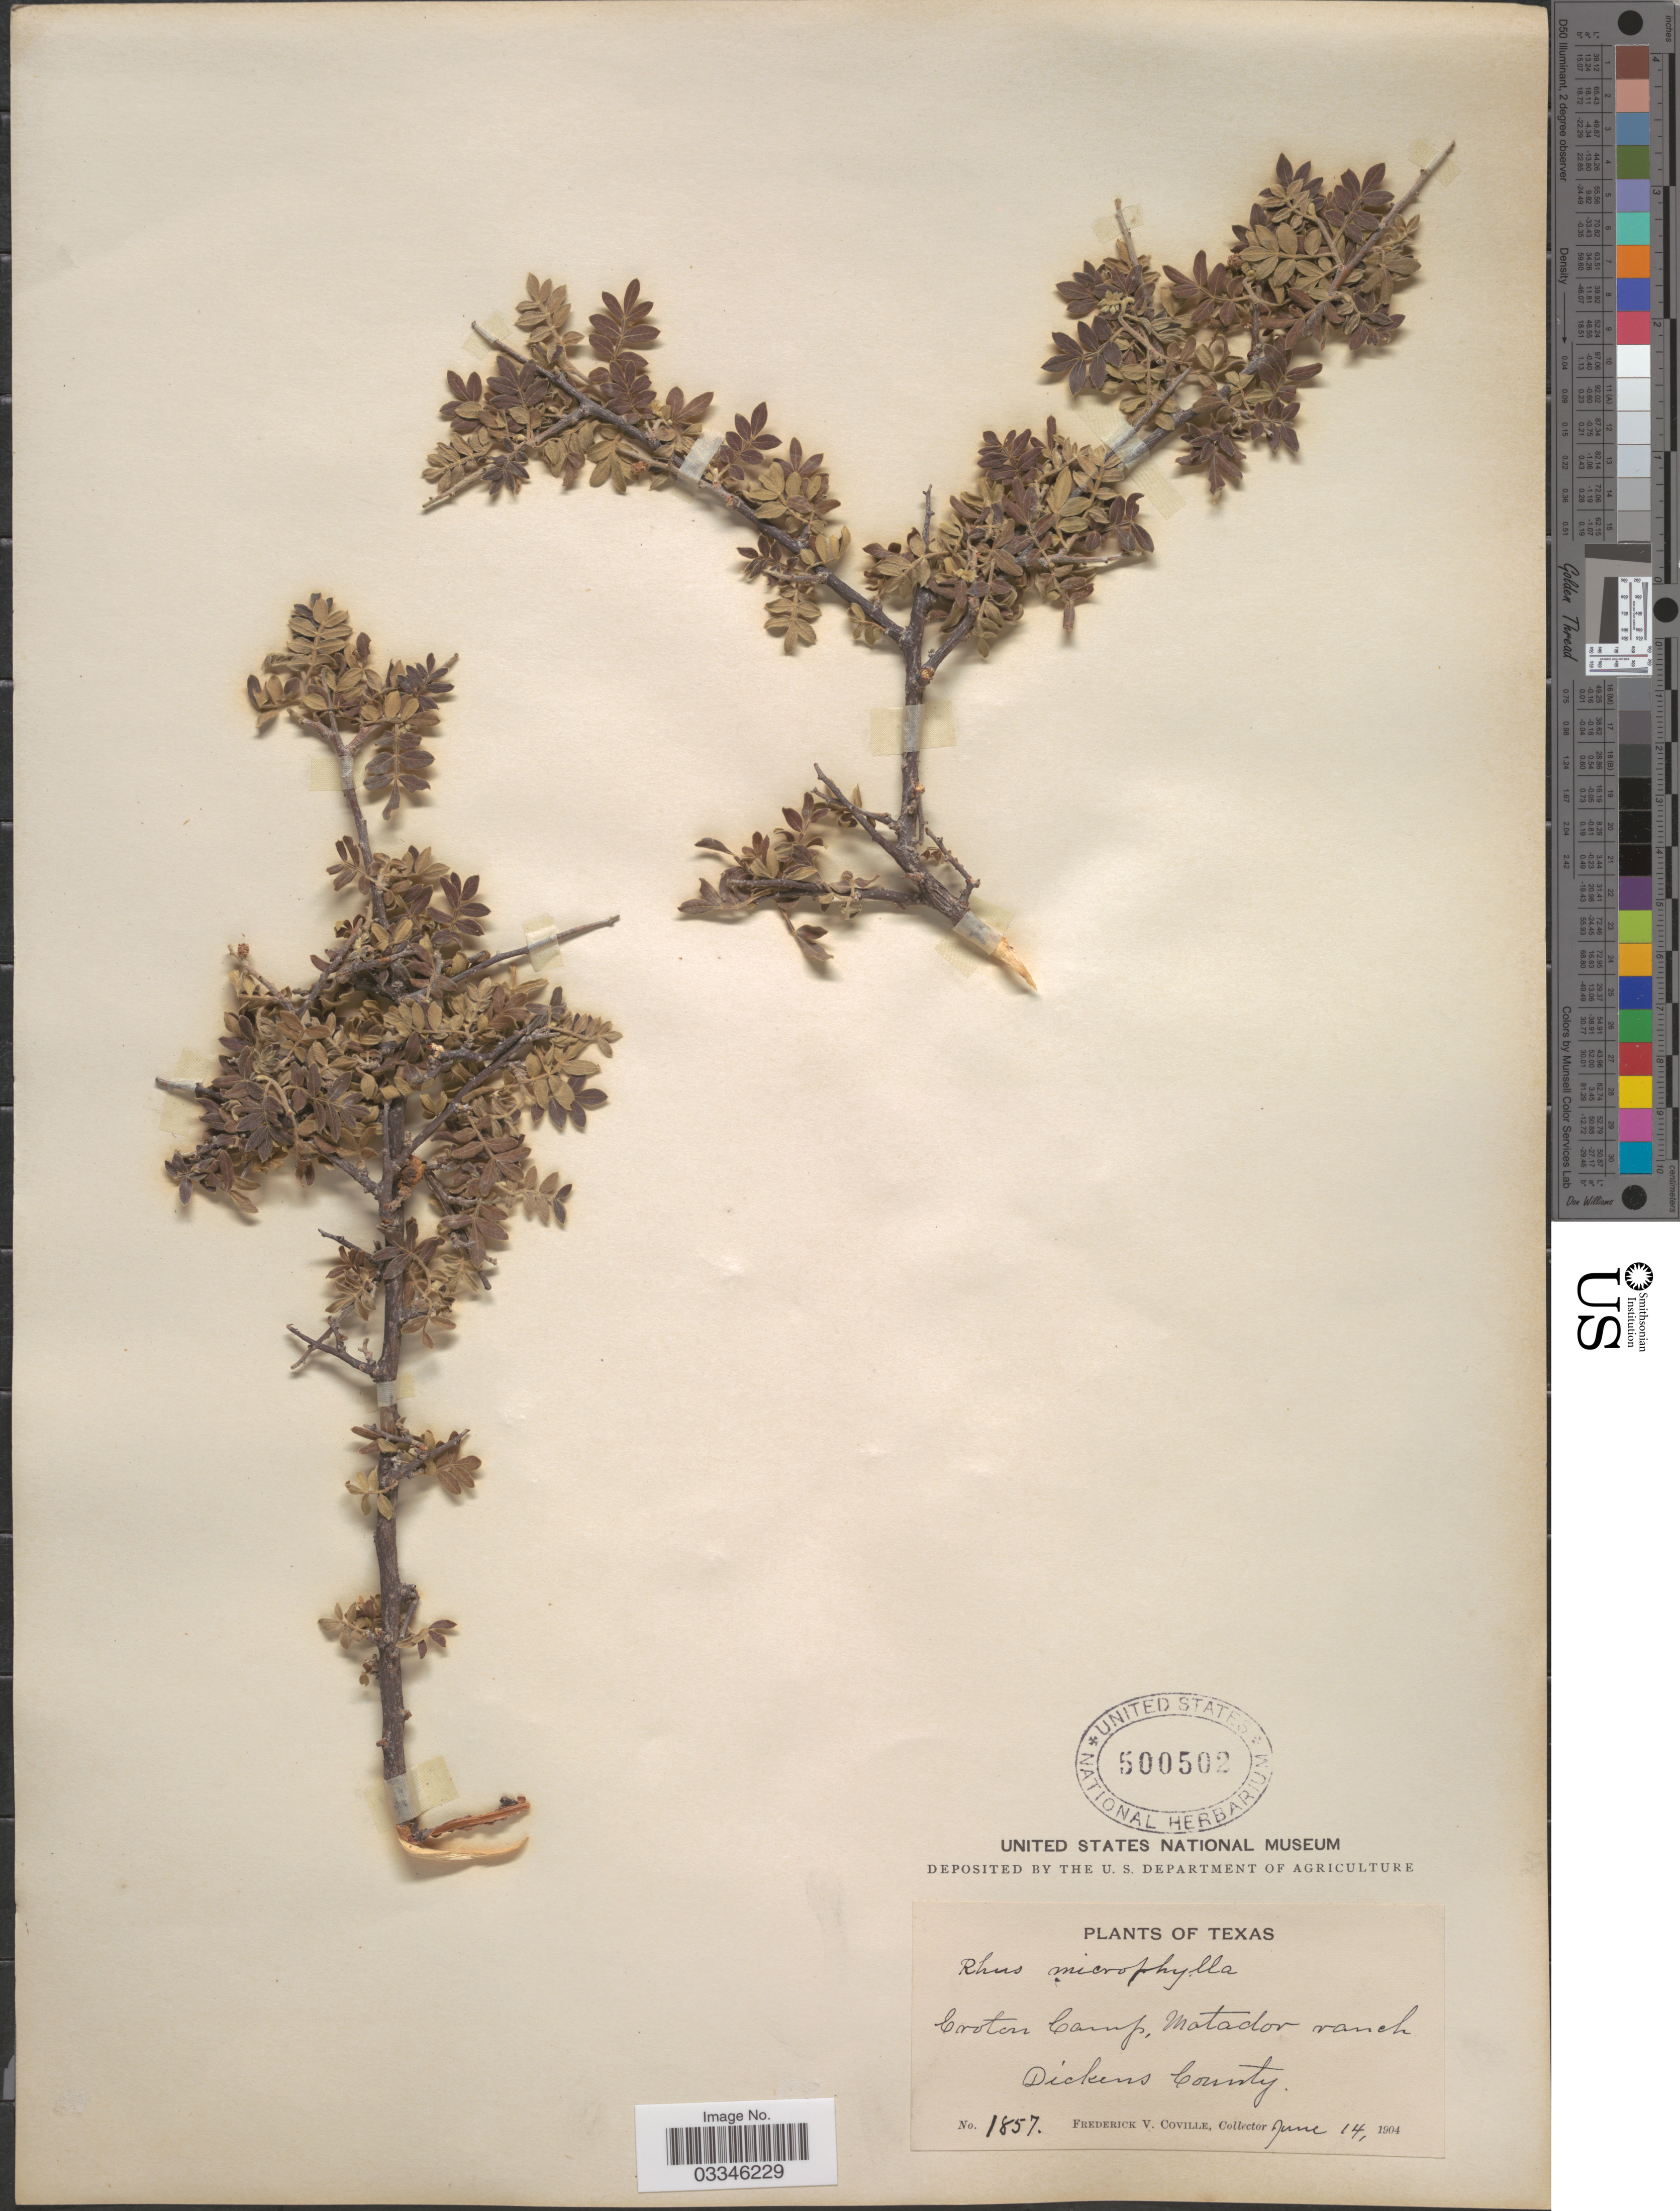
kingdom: Plantae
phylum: Tracheophyta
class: Magnoliopsida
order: Sapindales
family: Anacardiaceae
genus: Rhus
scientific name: Rhus microphylla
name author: Engelm.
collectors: F. V. Coville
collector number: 1857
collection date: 1904-06-14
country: United States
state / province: Texas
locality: Croton Camp, Matador ranch. Dickens County.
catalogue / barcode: US 500502